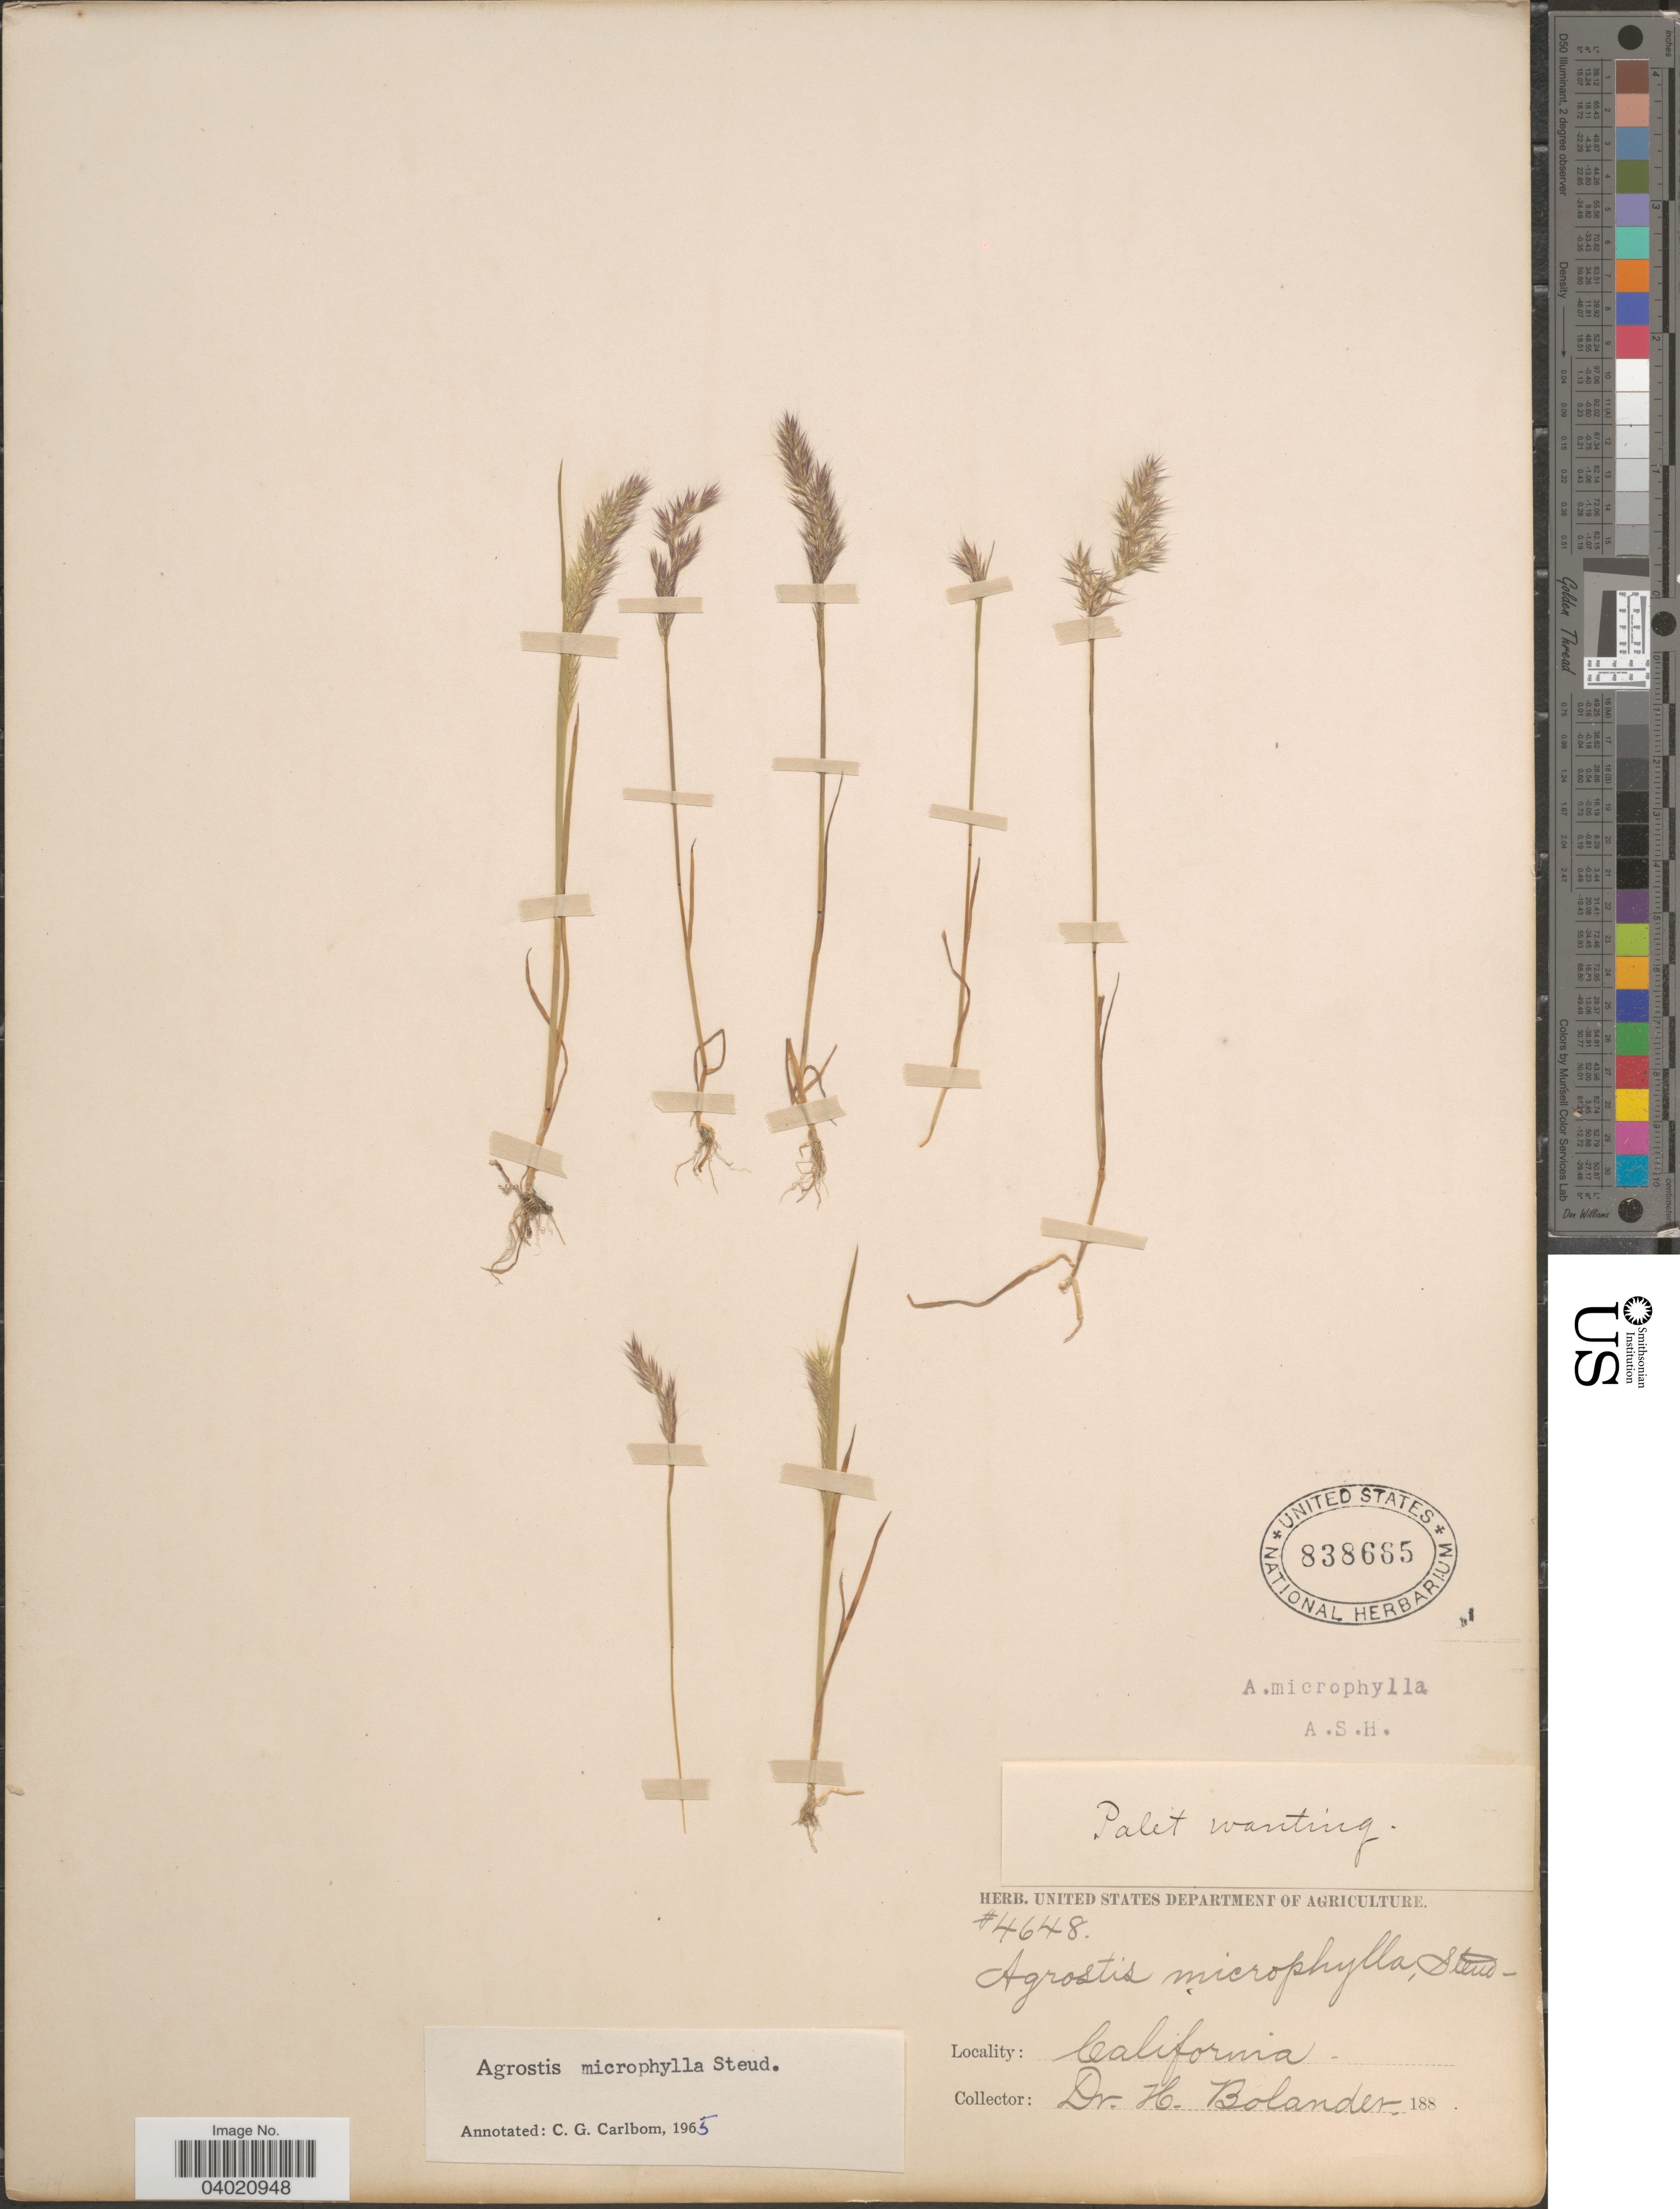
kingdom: Plantae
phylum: Tracheophyta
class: Liliopsida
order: Poales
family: Poaceae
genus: Agrostis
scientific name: Agrostis microphylla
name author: Steud.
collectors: -. Bolander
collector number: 4648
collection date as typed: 188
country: United States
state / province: California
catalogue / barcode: US 838665